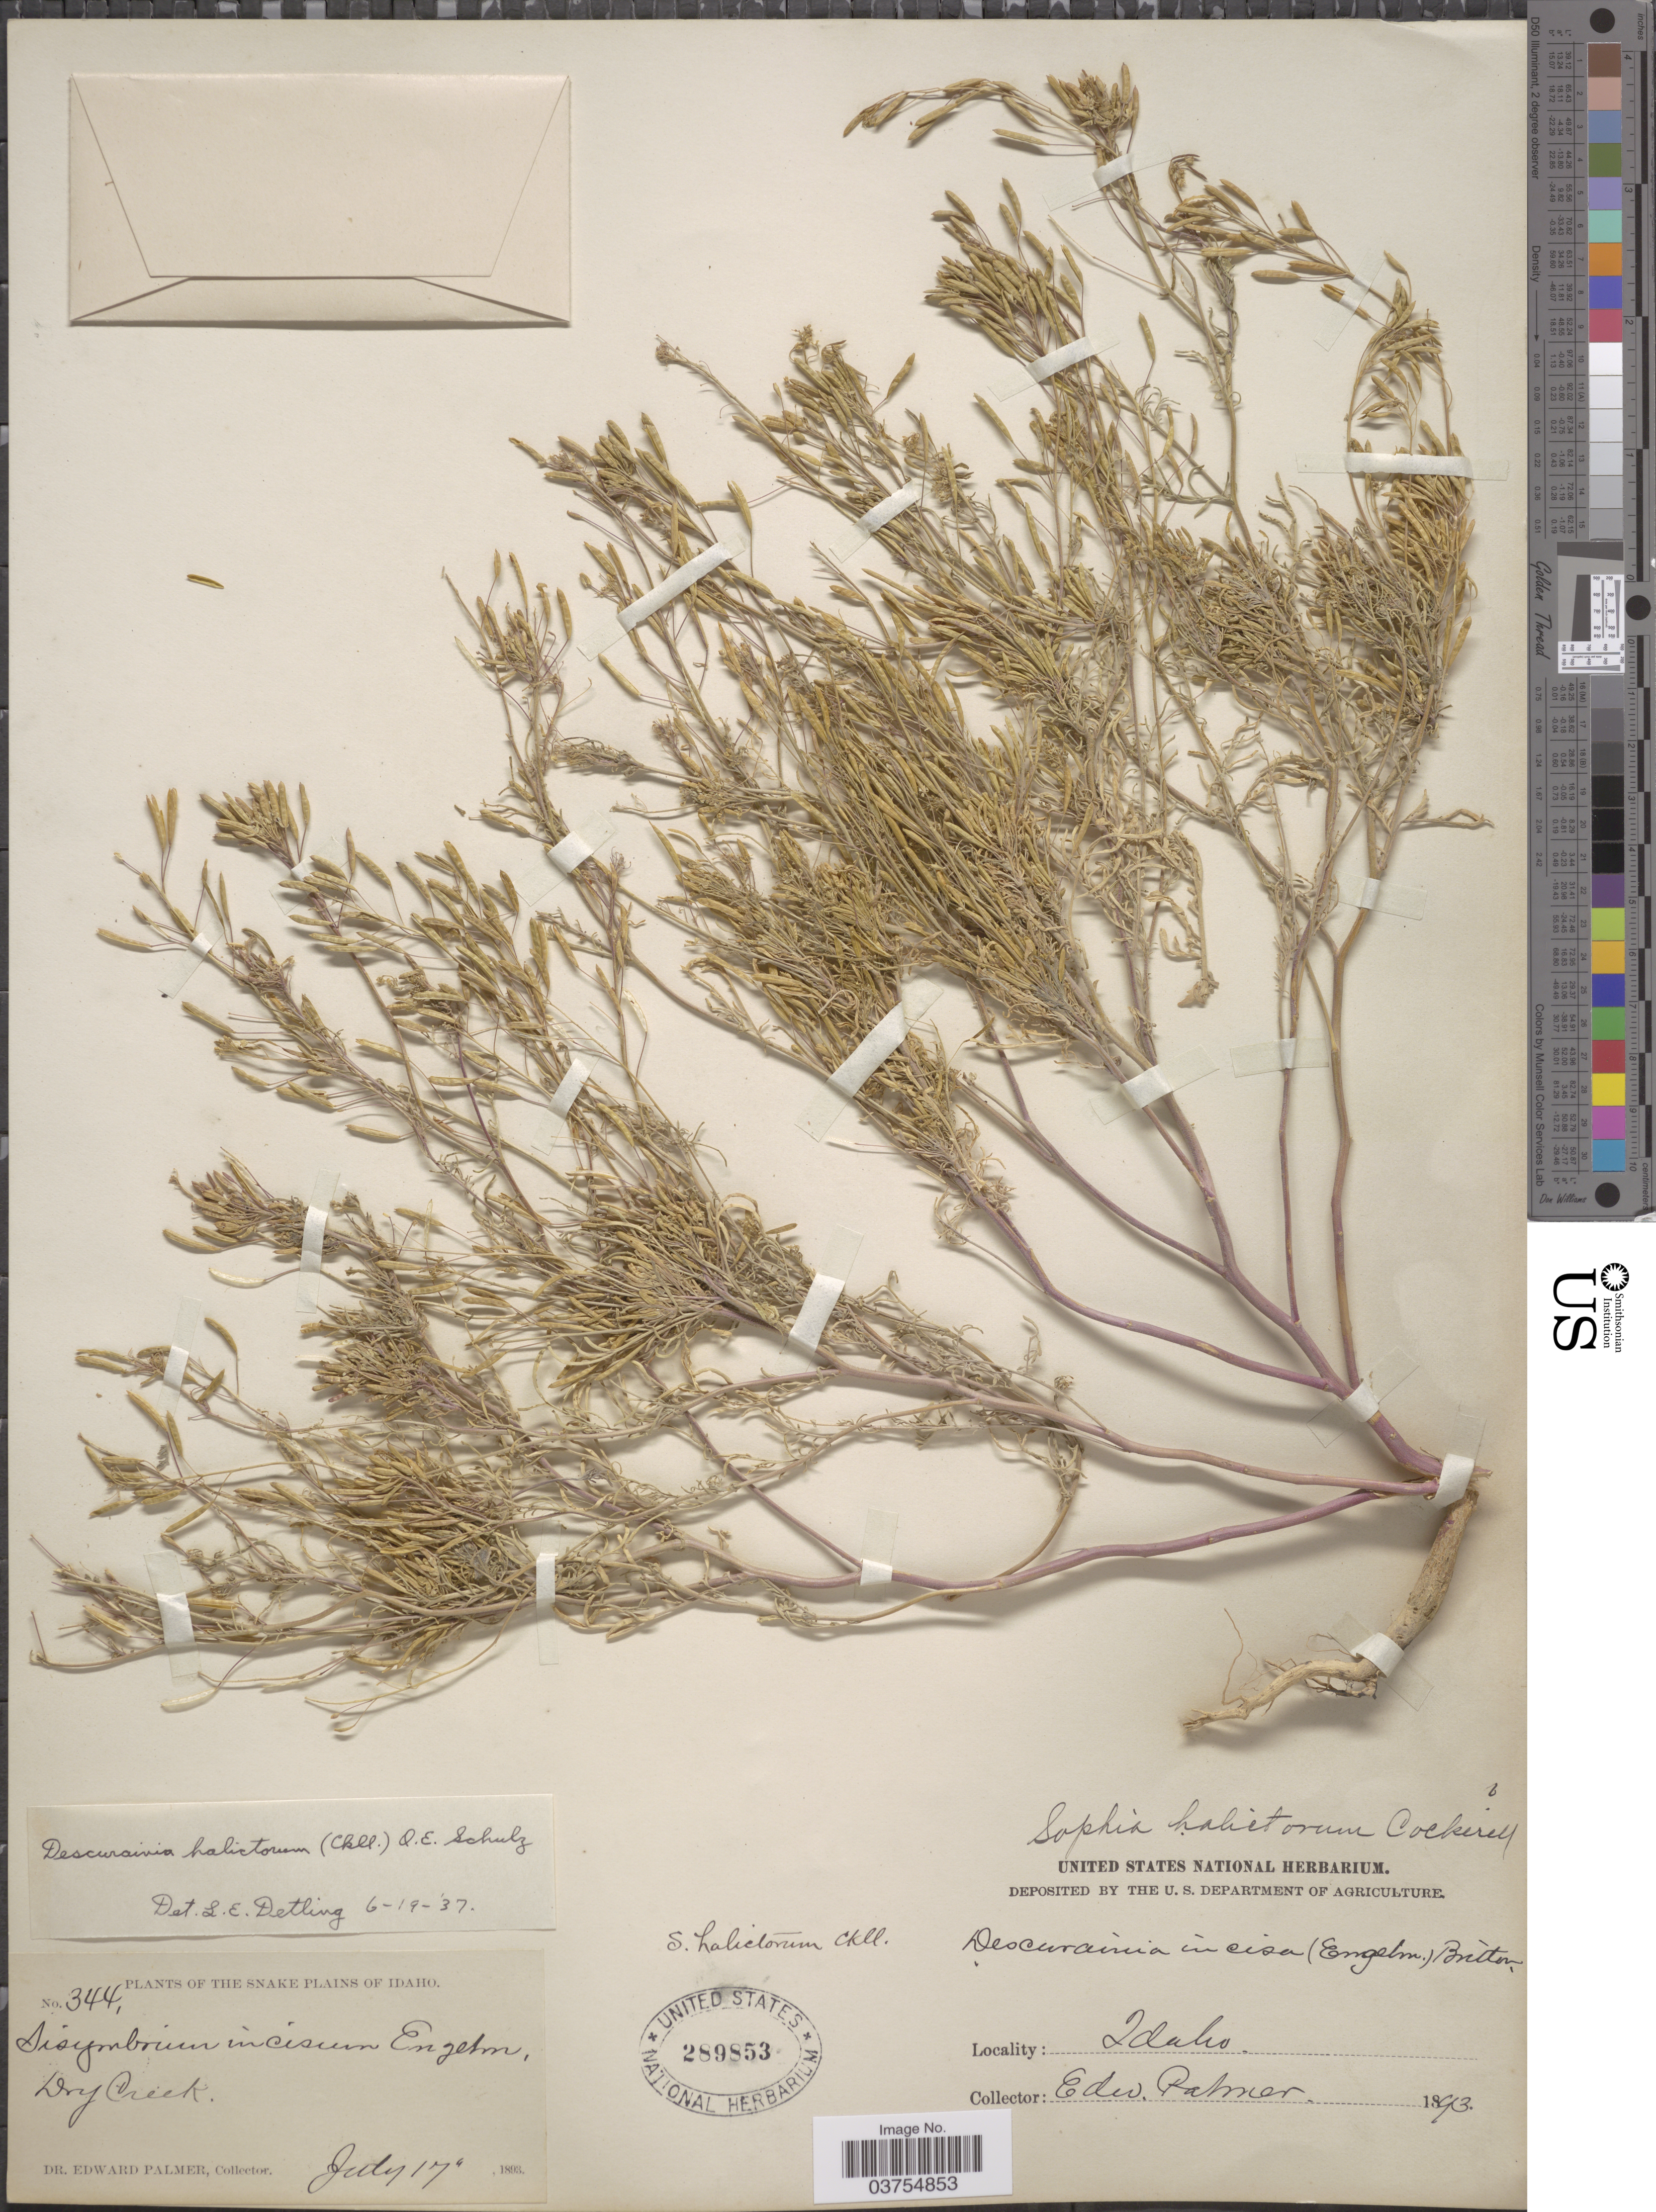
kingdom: Plantae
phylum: Tracheophyta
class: Magnoliopsida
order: Brassicales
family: Brassicaceae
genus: Descurainia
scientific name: Descurainia pinnata subsp. halictorum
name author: (Cockerell) Detling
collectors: E. Palmer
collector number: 344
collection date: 1893-07-17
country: United States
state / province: Idaho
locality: The Snake Plains of Idaho. Dry Creek.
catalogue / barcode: US 289853